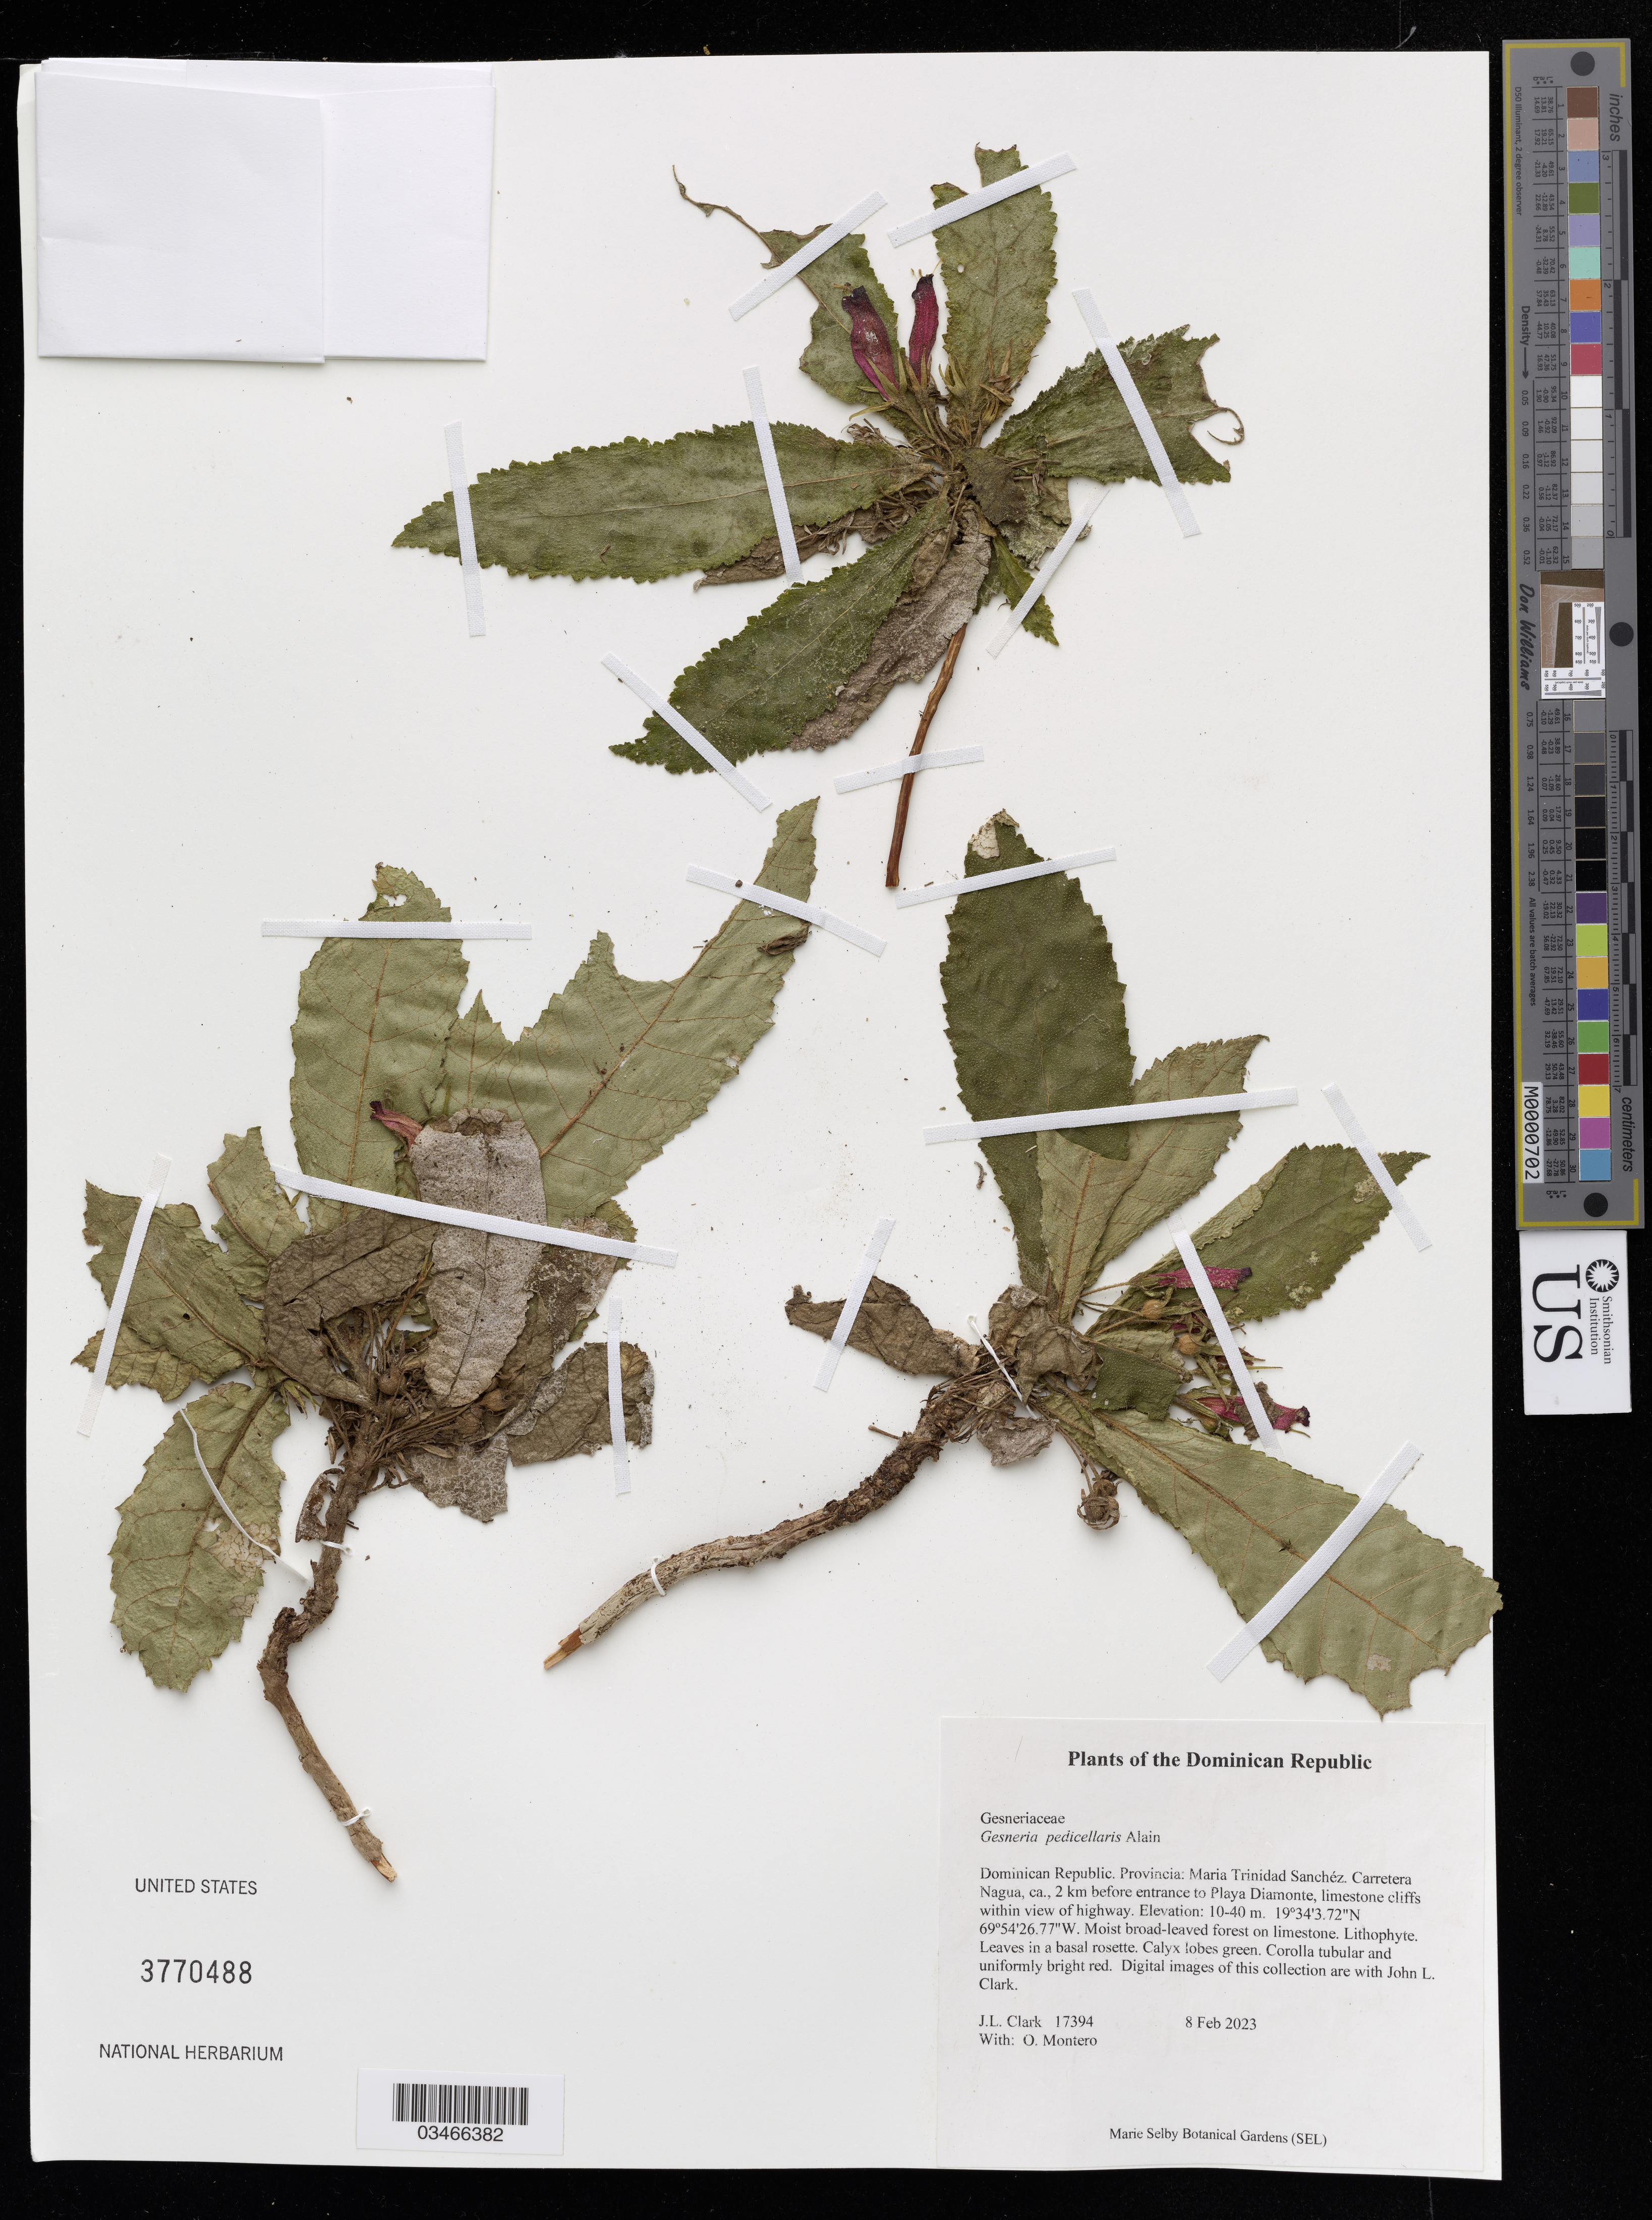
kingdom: Plantae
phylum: Tracheophyta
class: Magnoliopsida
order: Lamiales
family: Gesneriaceae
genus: Gesneria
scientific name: Gesneria pedicellaris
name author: Alain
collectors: J. Clark & O. Montero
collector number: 17394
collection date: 2023-02-08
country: Dominican Republic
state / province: María Trinidad Sánchez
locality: Carretera Nagua, ca., 2 km before entrance to Playa Diamonte, limestone cliffs within view of highway.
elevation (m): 10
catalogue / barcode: US 3770488